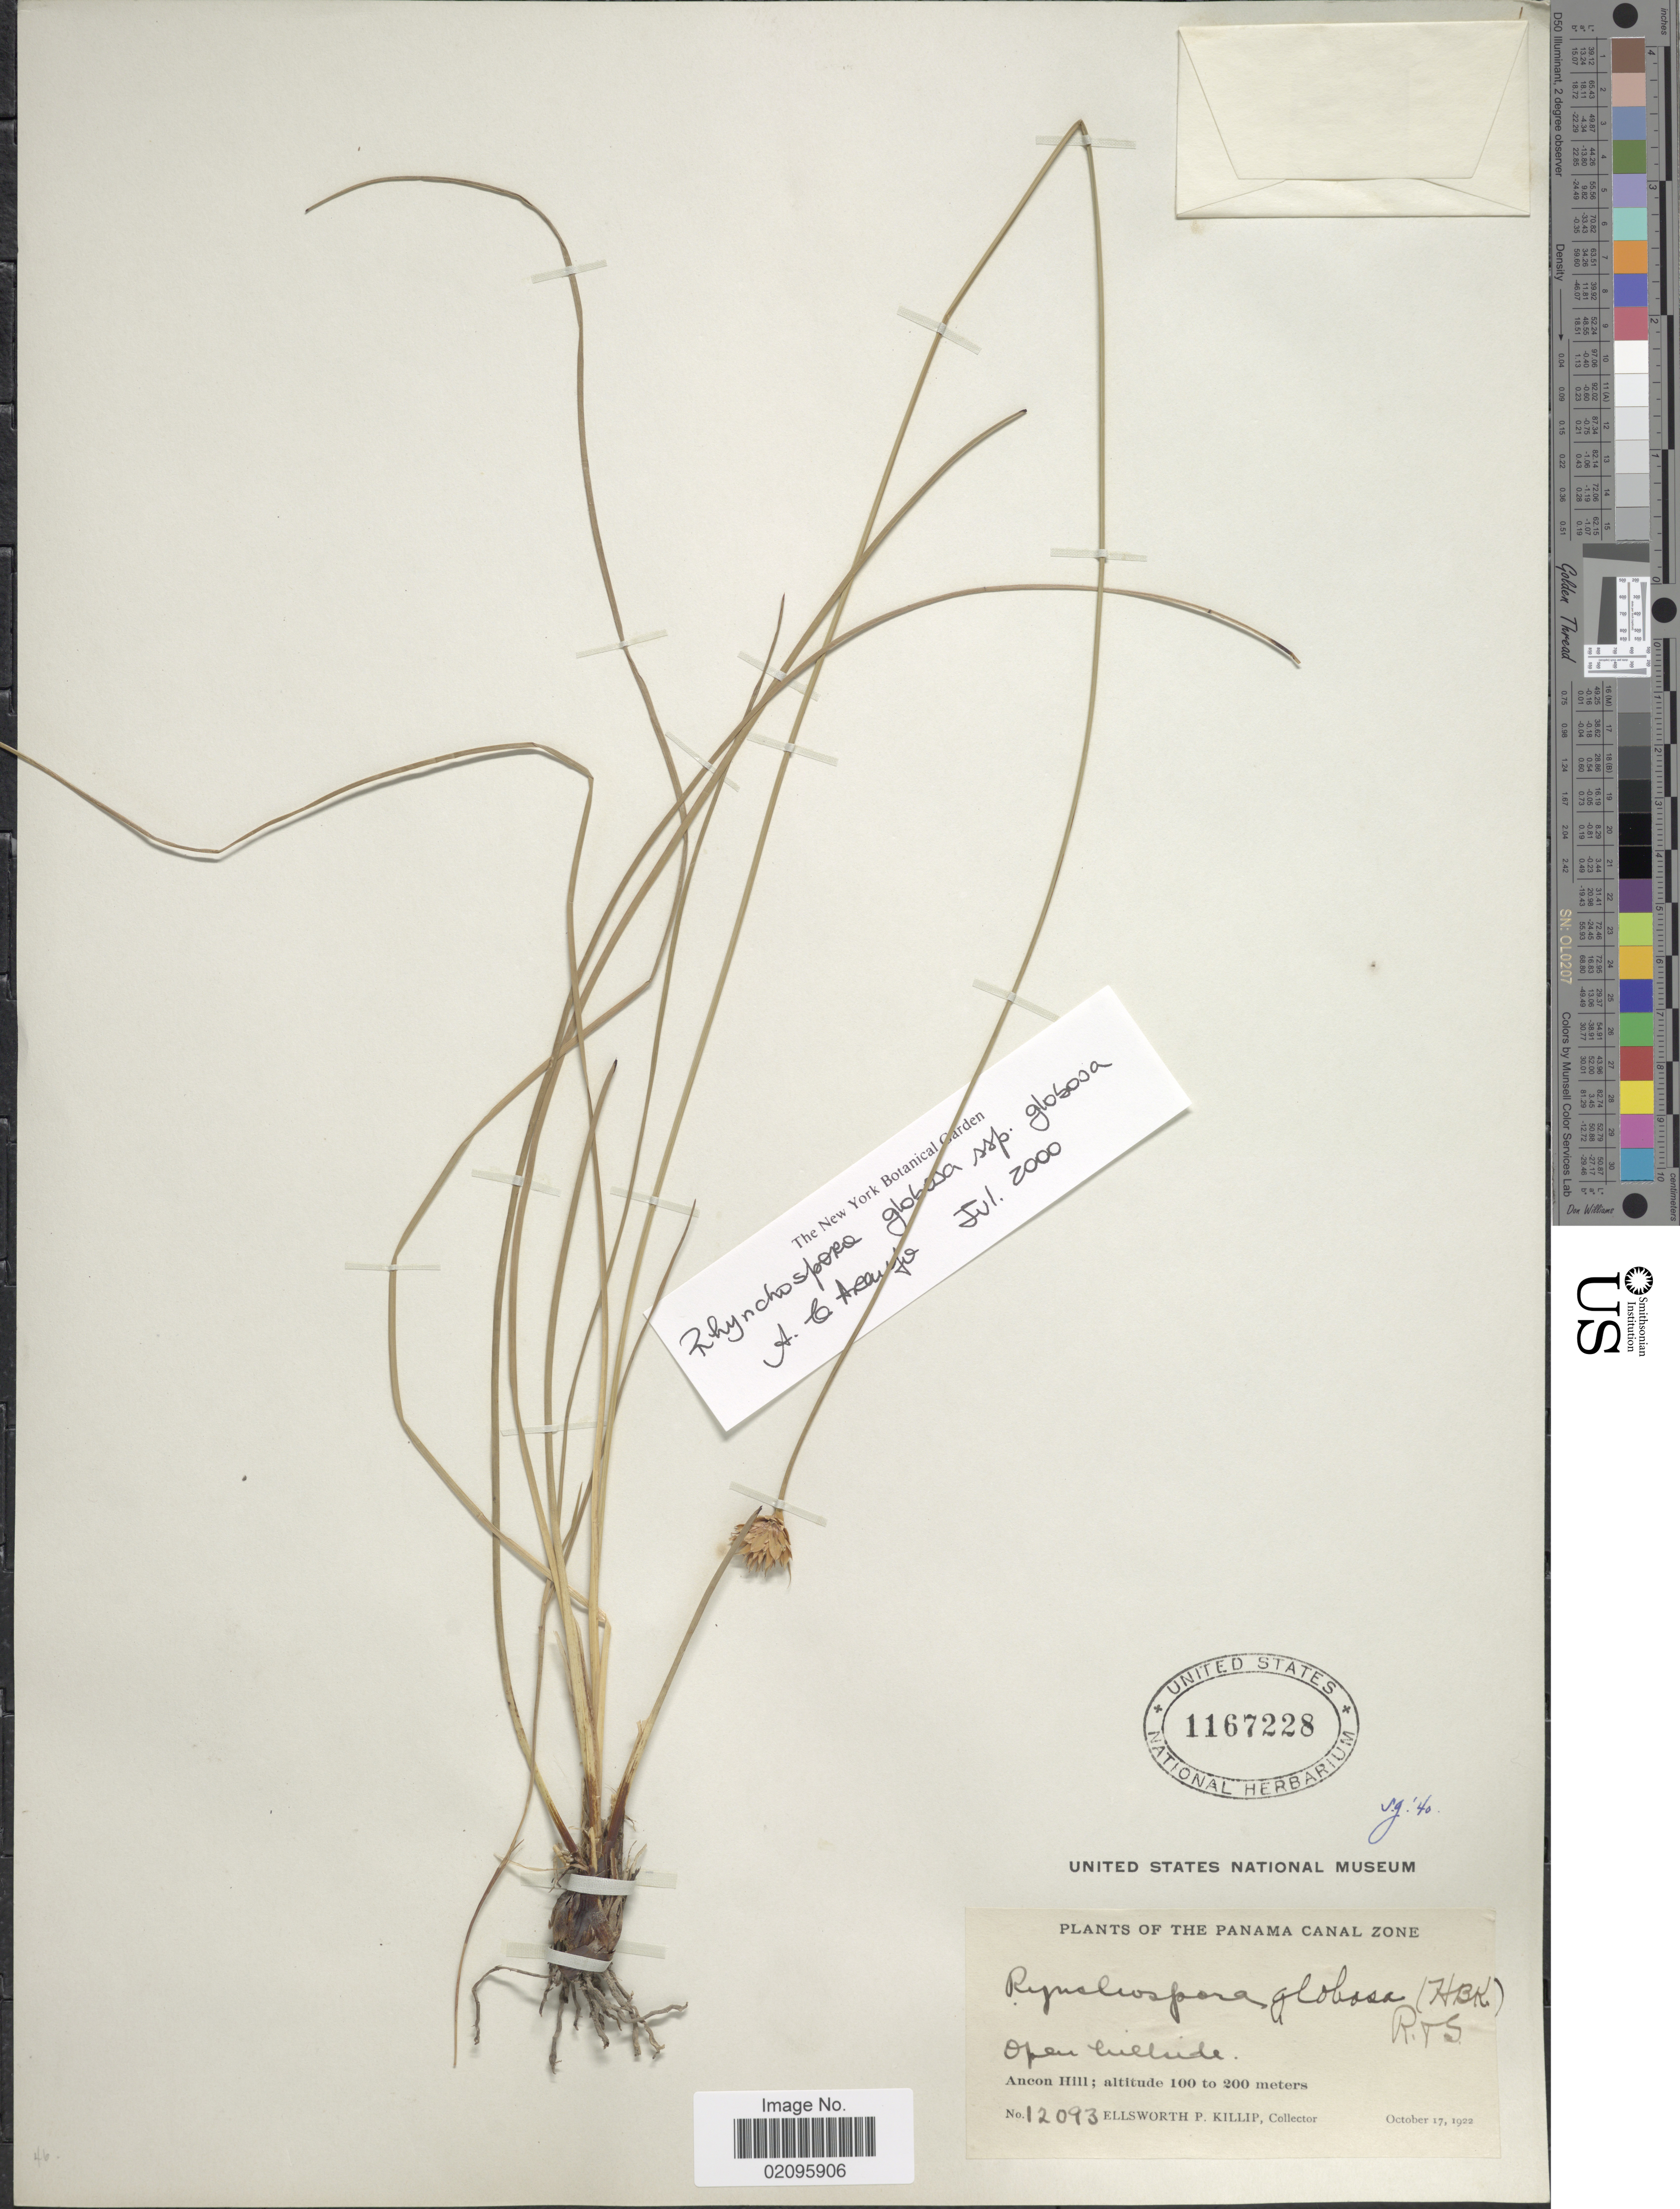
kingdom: Plantae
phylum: Tracheophyta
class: Liliopsida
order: Poales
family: Cyperaceae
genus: Rhynchospora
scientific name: Rhynchospora globosa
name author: (Kunth) Roem. & Schult.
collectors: E. P. Killip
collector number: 12093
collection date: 1922-10-17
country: Panama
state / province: Colón / Panamá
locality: The Panama Canal Zone, open hillside.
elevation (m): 100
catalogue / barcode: US 1167228